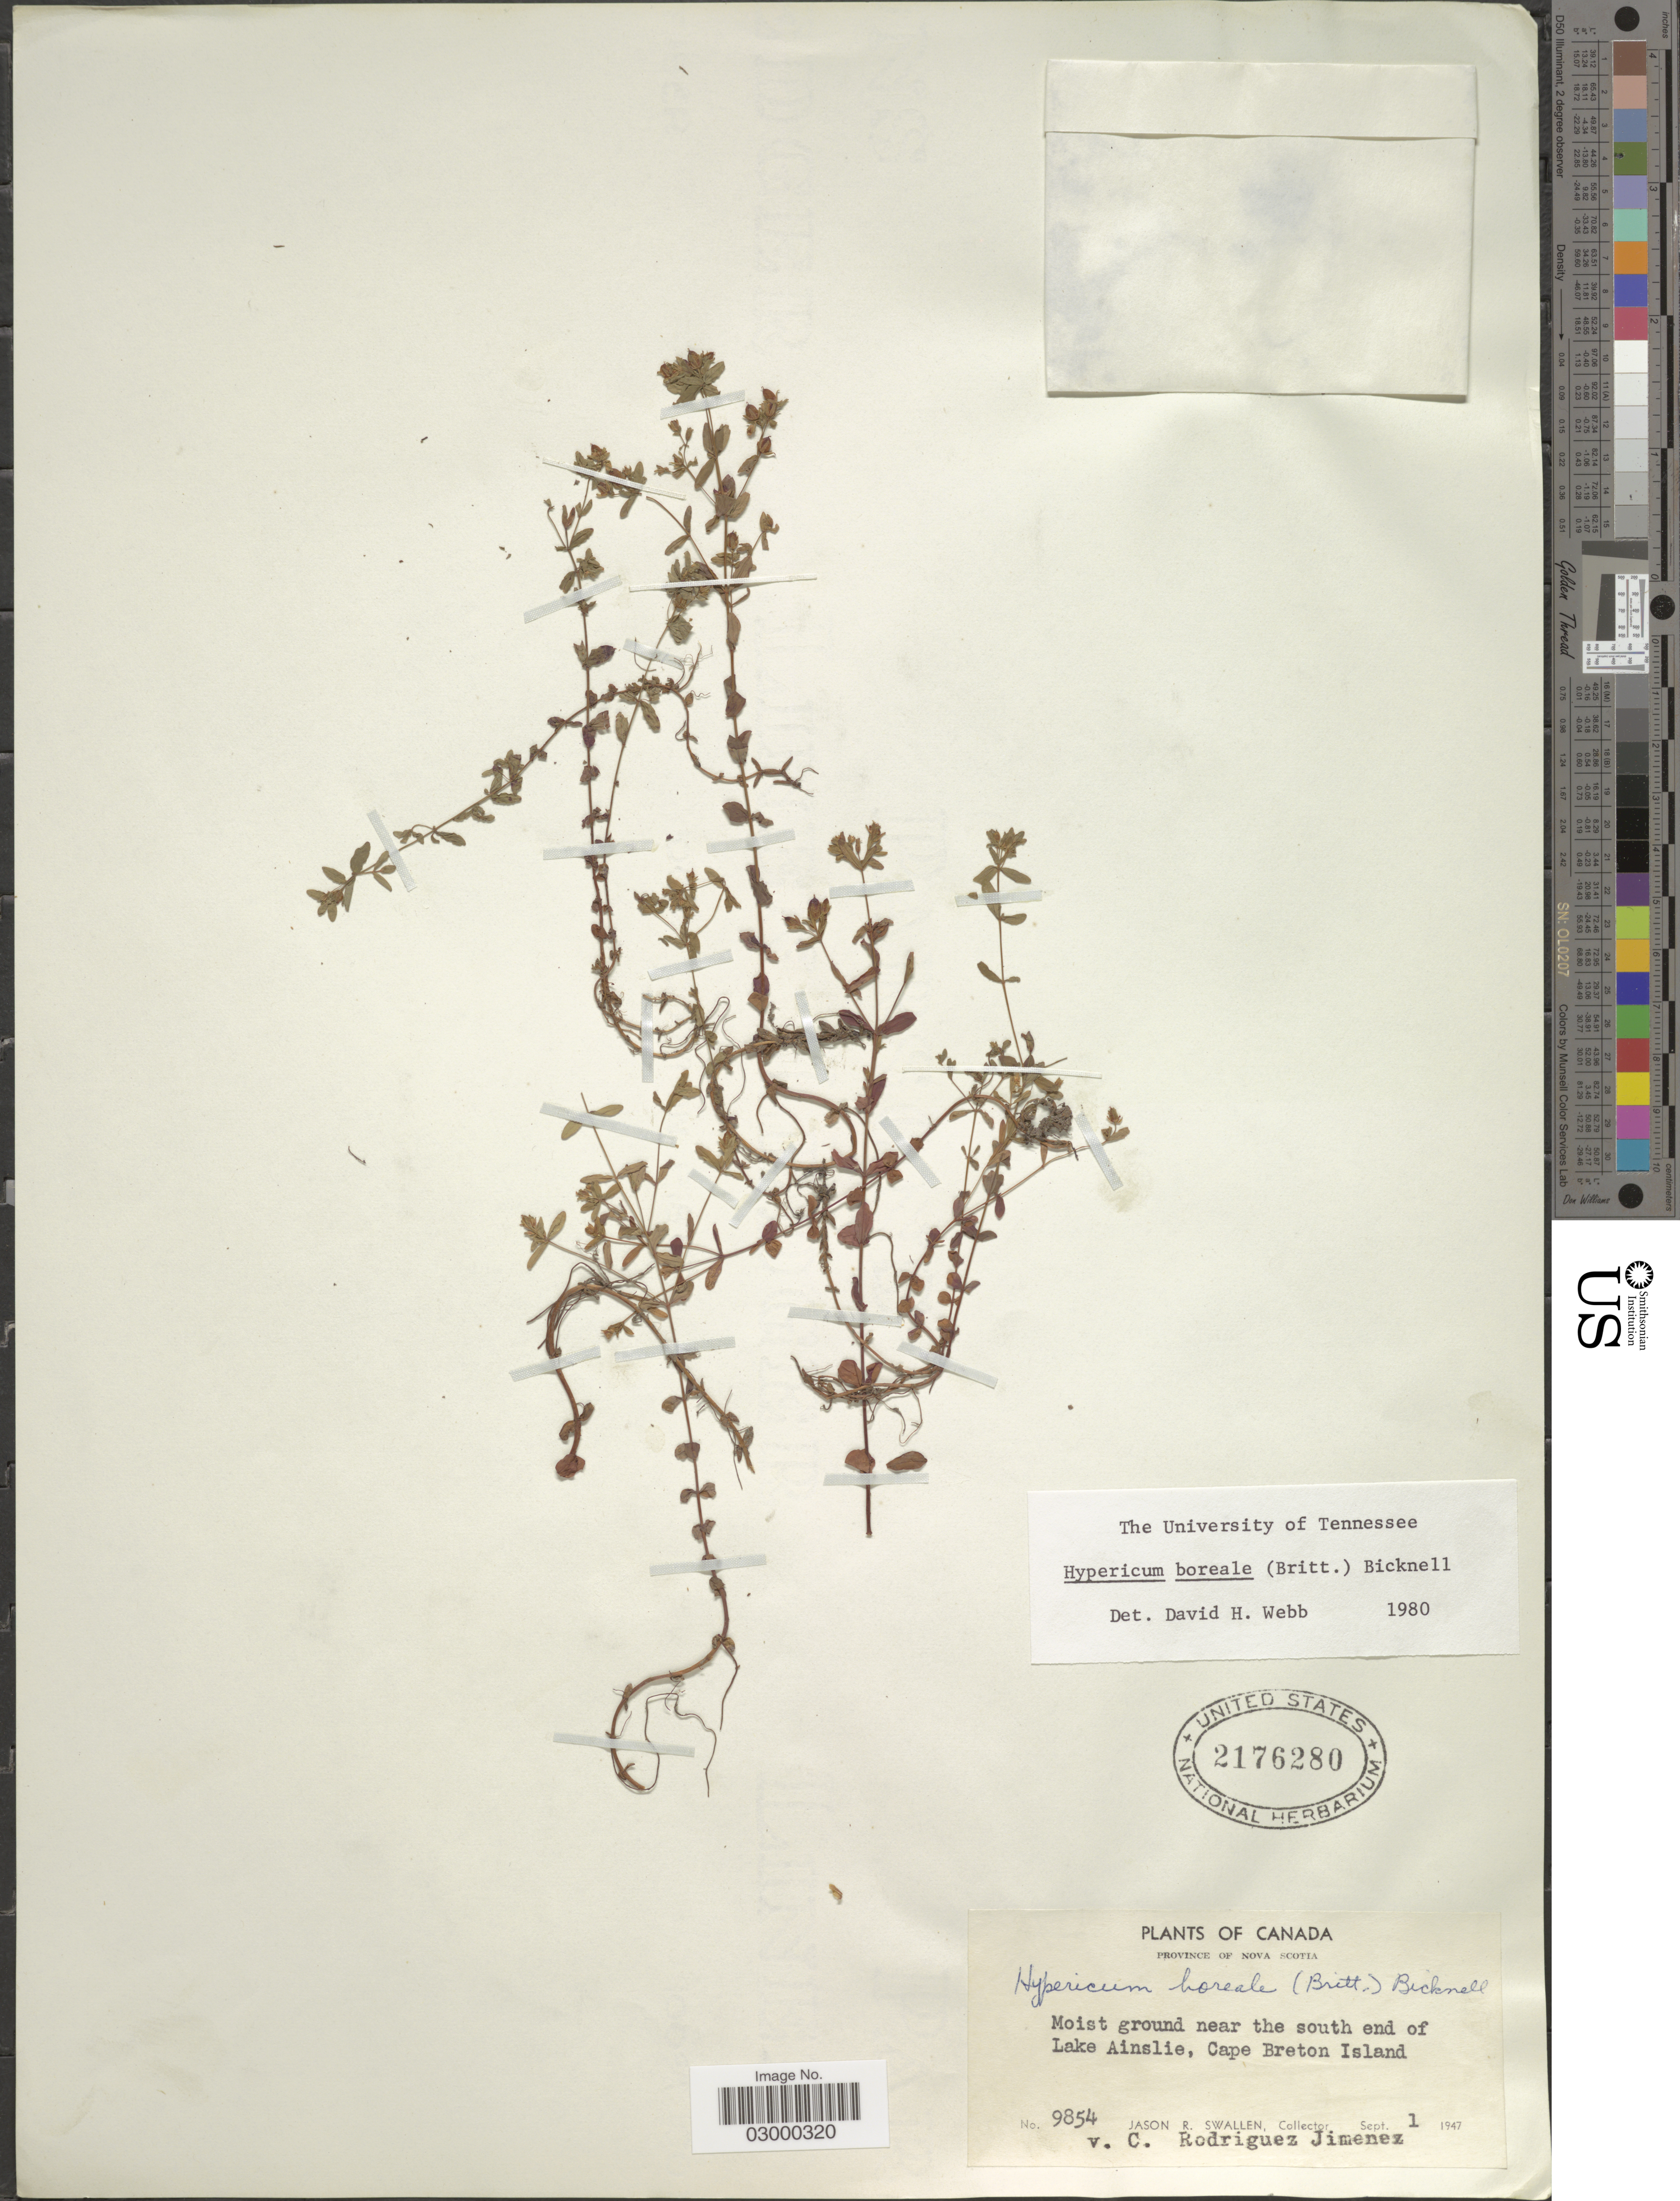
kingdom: Plantae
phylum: Tracheophyta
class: Magnoliopsida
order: Malpighiales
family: Hypericaceae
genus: Hypericum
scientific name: Hypericum boreale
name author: (Britton) E.P. Bicknell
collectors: J. R. Swallen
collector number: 9854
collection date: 1947-09-01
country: Canada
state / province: Nova Scotia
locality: Moist ground near the south end of Lake Ainslie, Cape Breton Island.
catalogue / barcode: US 2176280